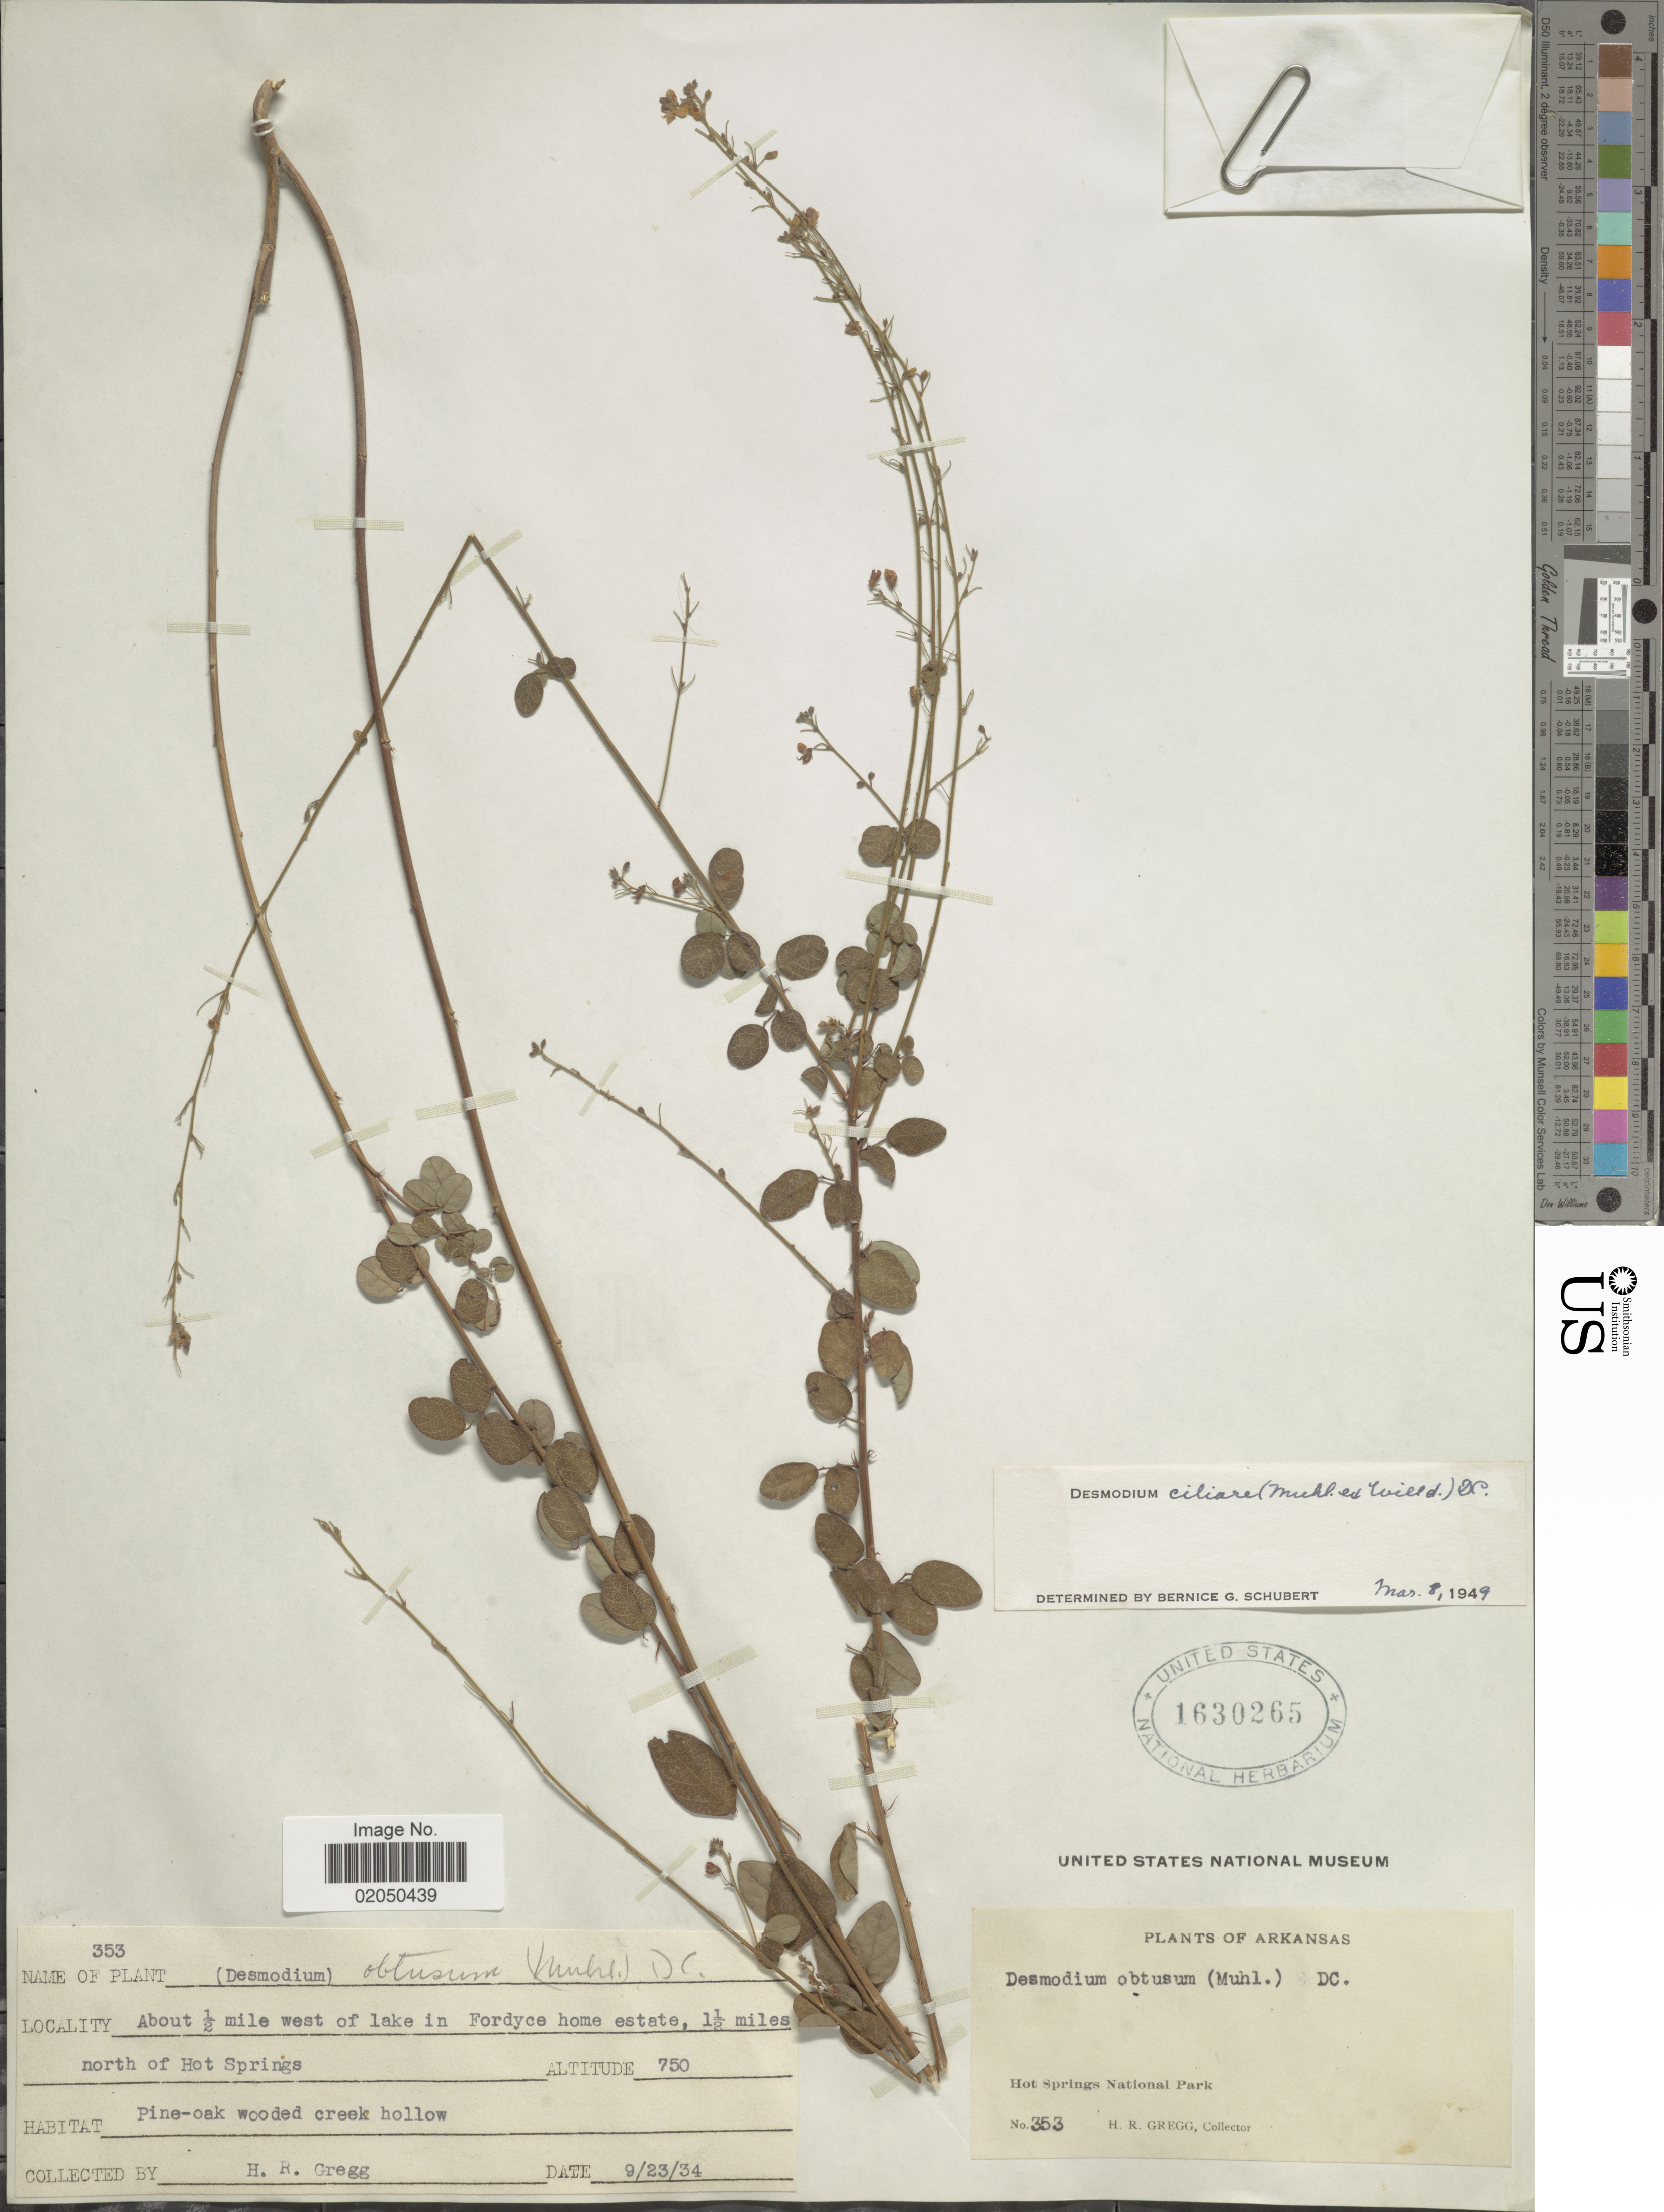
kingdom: Plantae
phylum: Tracheophyta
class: Magnoliopsida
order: Fabales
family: Fabaceae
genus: Desmodium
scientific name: Desmodium ciliare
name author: (Muhl. ex Willd.) DC.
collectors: H. Gregg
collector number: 353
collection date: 1934-09-23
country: United States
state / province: Arkansas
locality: Hot Springs National Park, About ½ mile west of lake in Fordyce home estate, 1 ½ miles north of Hot Springs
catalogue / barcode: US 1630265